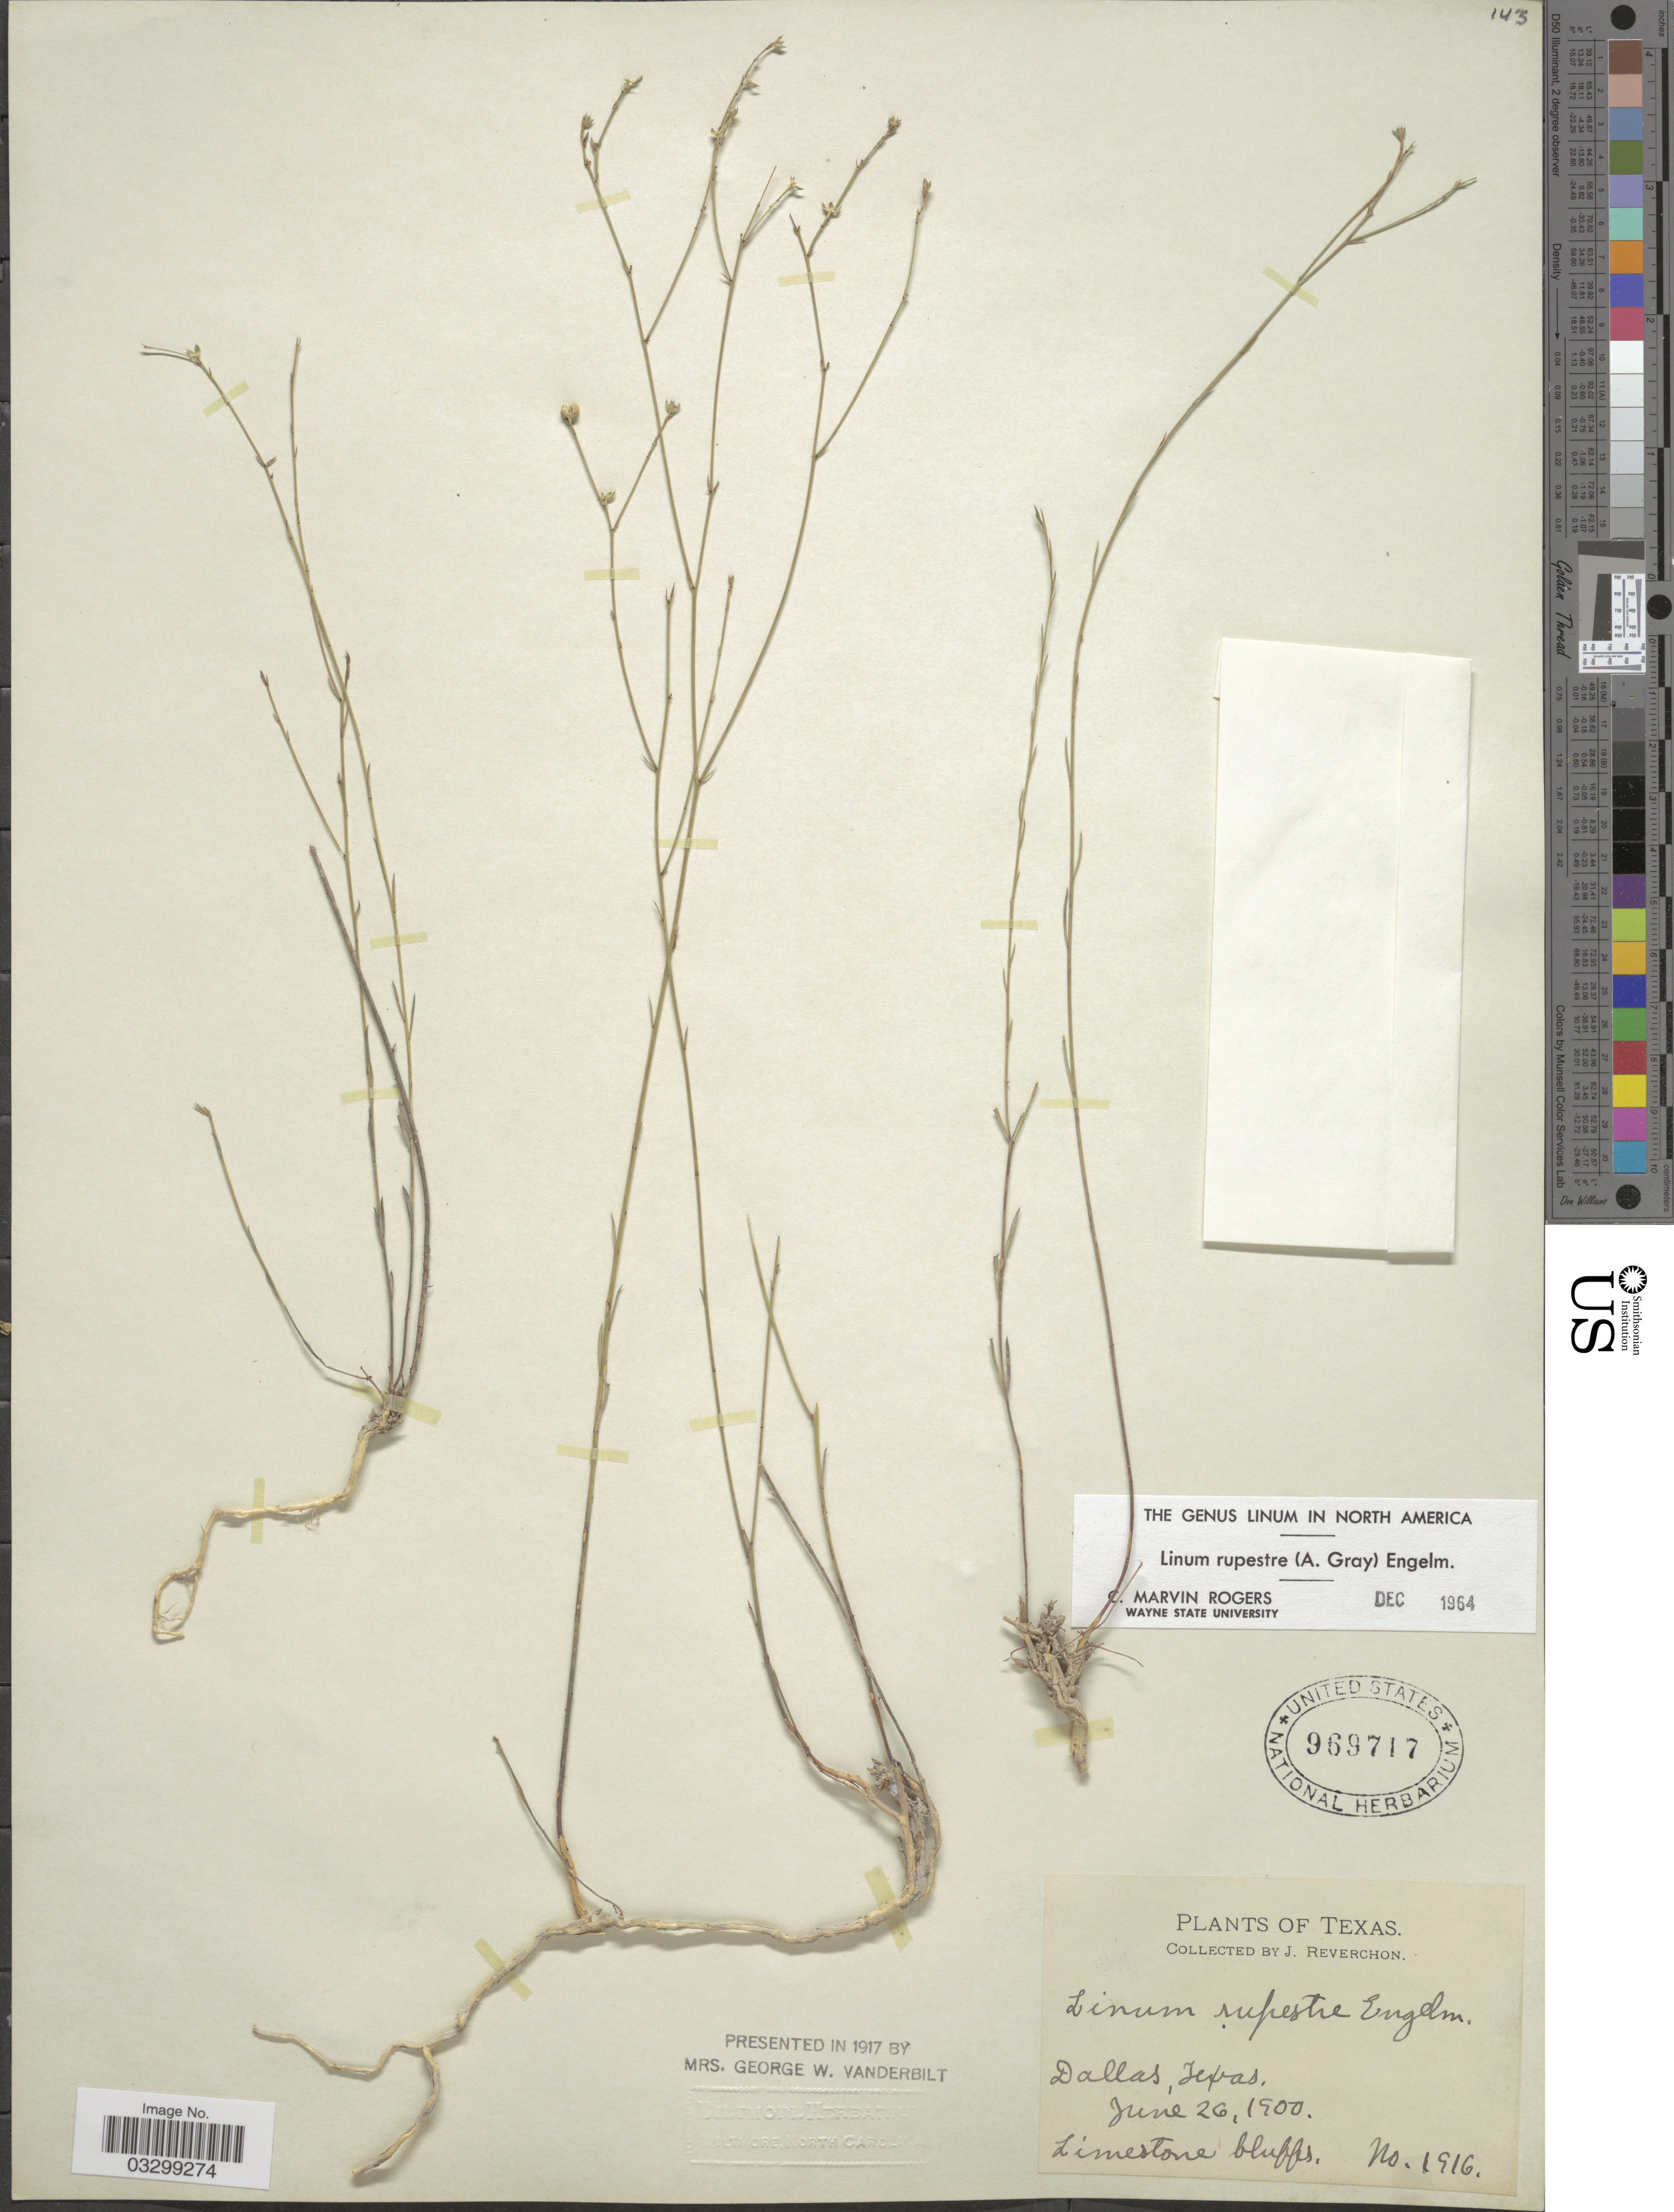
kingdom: Plantae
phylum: Tracheophyta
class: Magnoliopsida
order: Malpighiales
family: Linaceae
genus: Linum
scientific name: Linum rupestre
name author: Engelm.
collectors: J. Reverchon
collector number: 1916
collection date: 1900-06-26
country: United States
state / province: Texas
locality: Dallas.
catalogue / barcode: US 969717